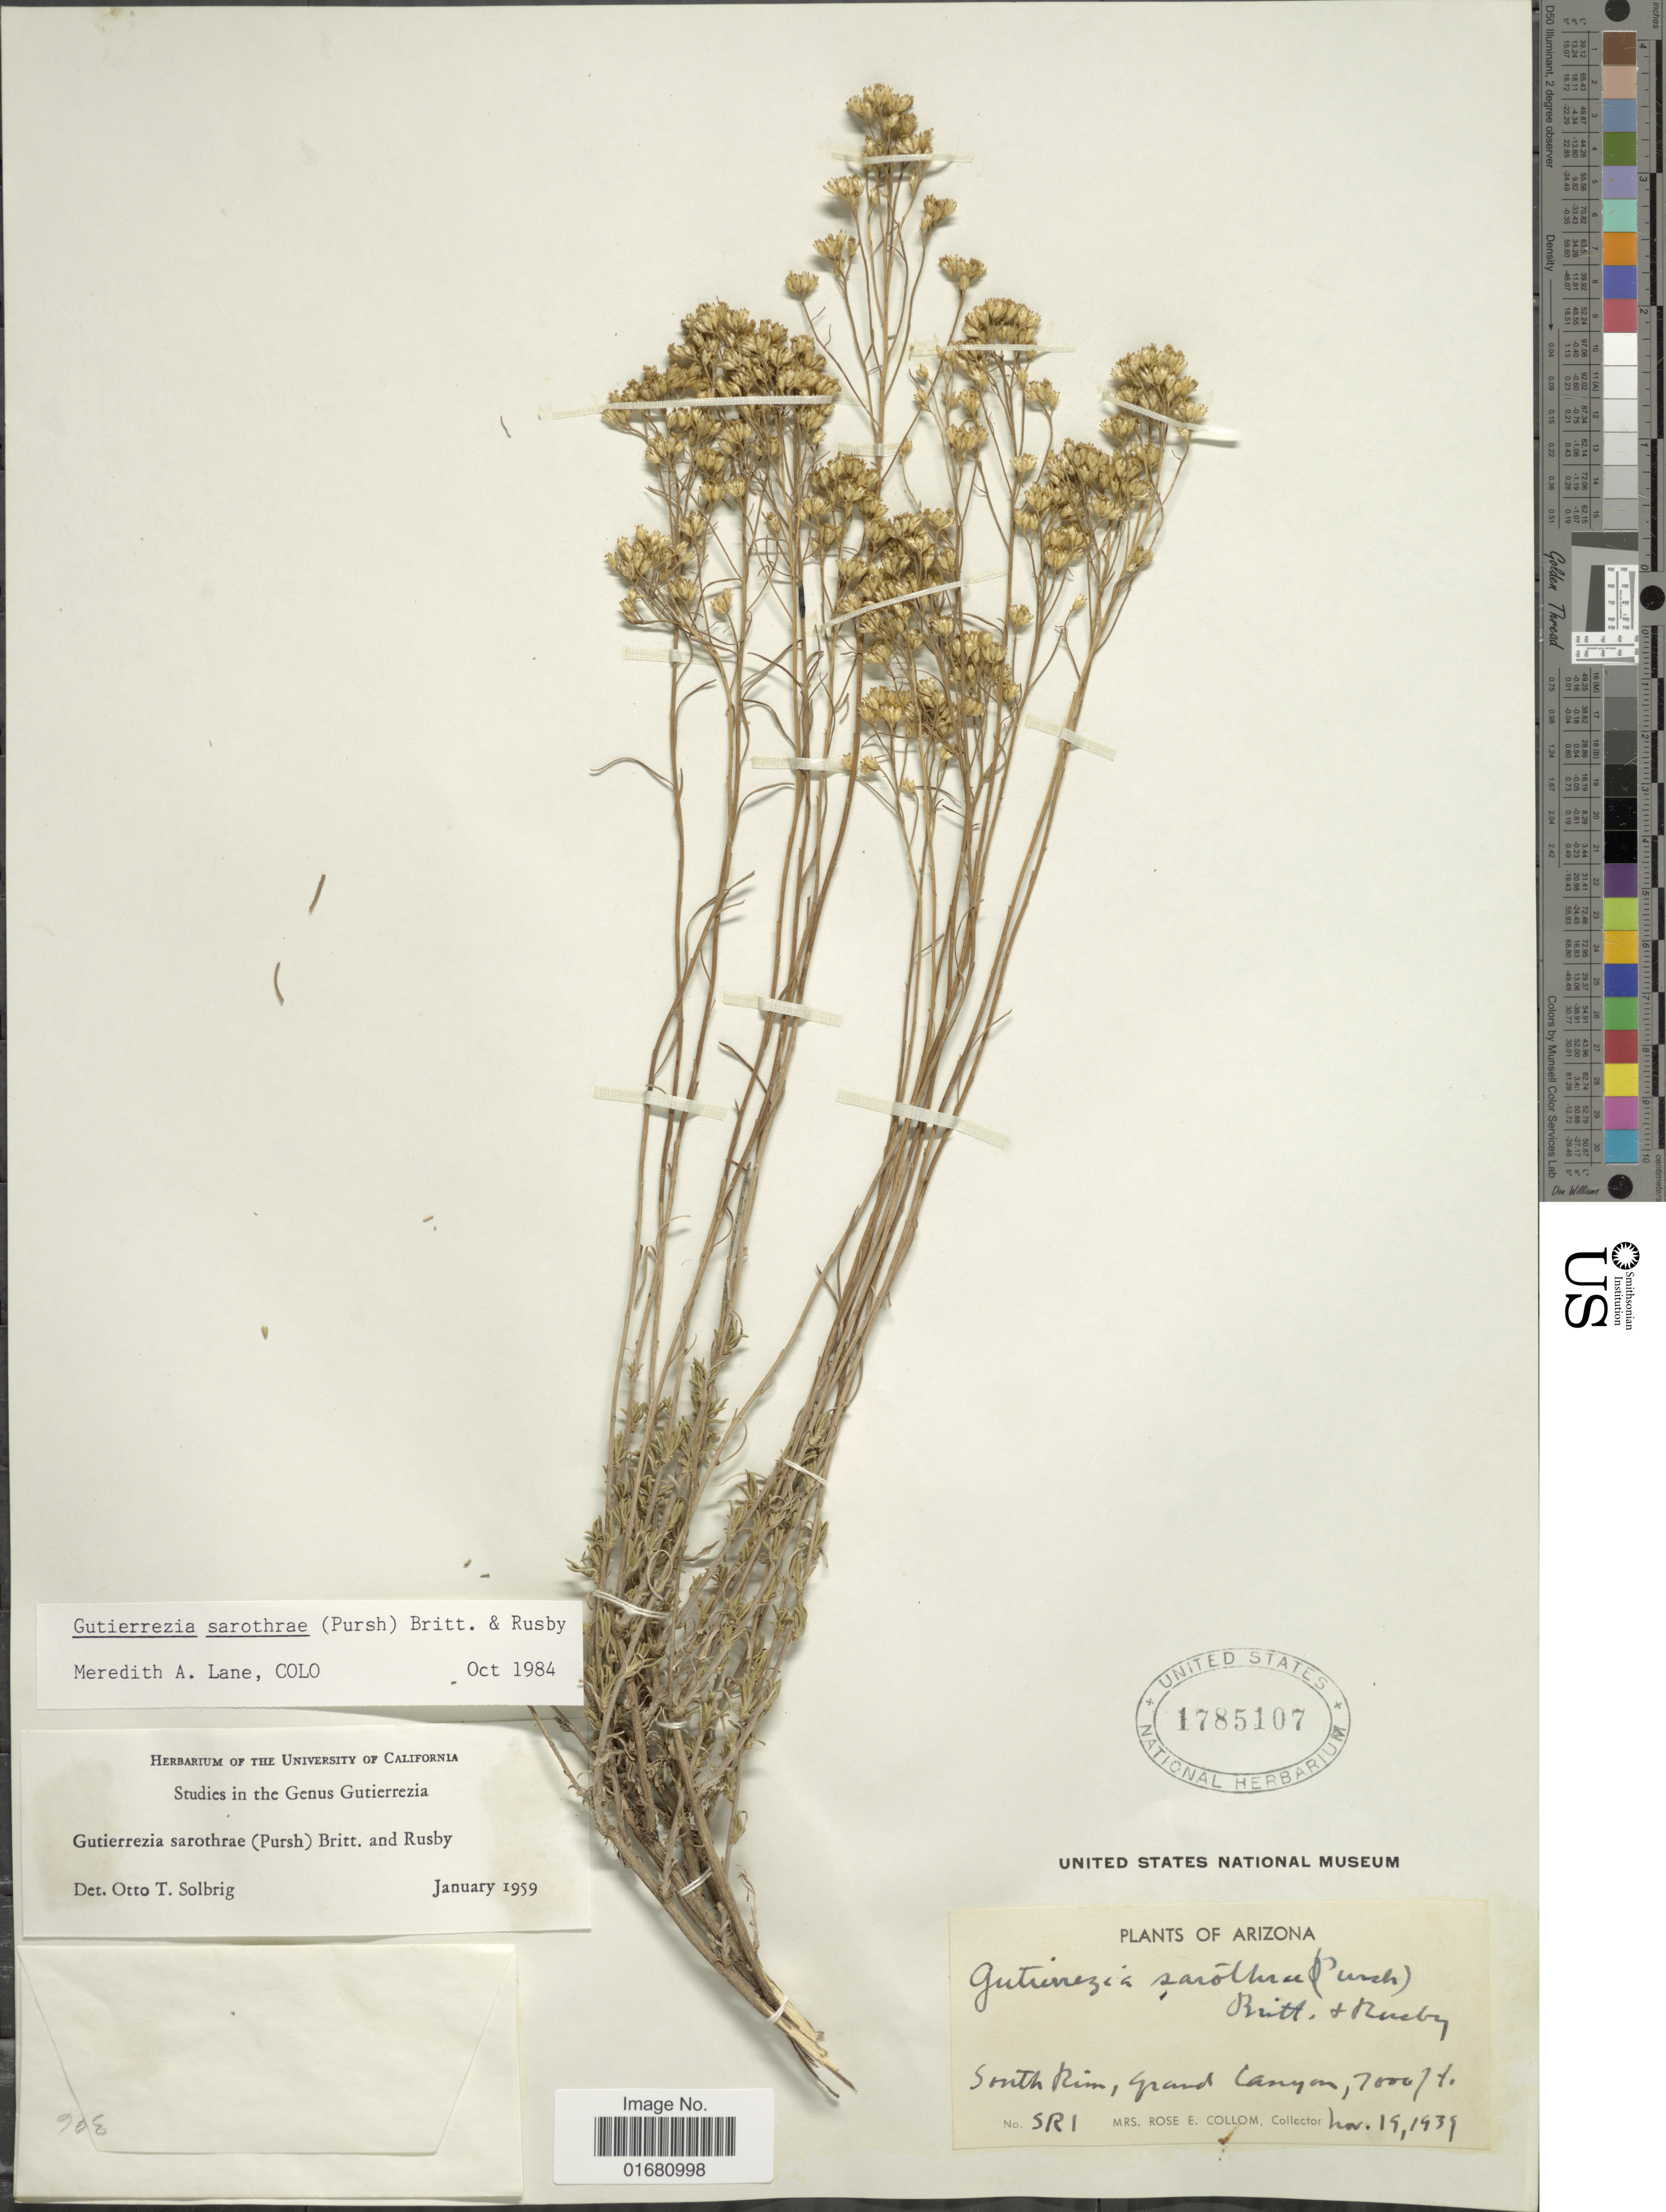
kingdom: Plantae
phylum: Tracheophyta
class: Magnoliopsida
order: Asterales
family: Asteraceae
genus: Gutierrezia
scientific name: Gutierrezia sarothrae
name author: (Pursh) Britton & Rusby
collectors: R. E. Collom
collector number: SR1*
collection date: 1939-11-19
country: United States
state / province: Arizona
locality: South Rim, Grand Canyon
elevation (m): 2134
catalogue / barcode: US 1785107